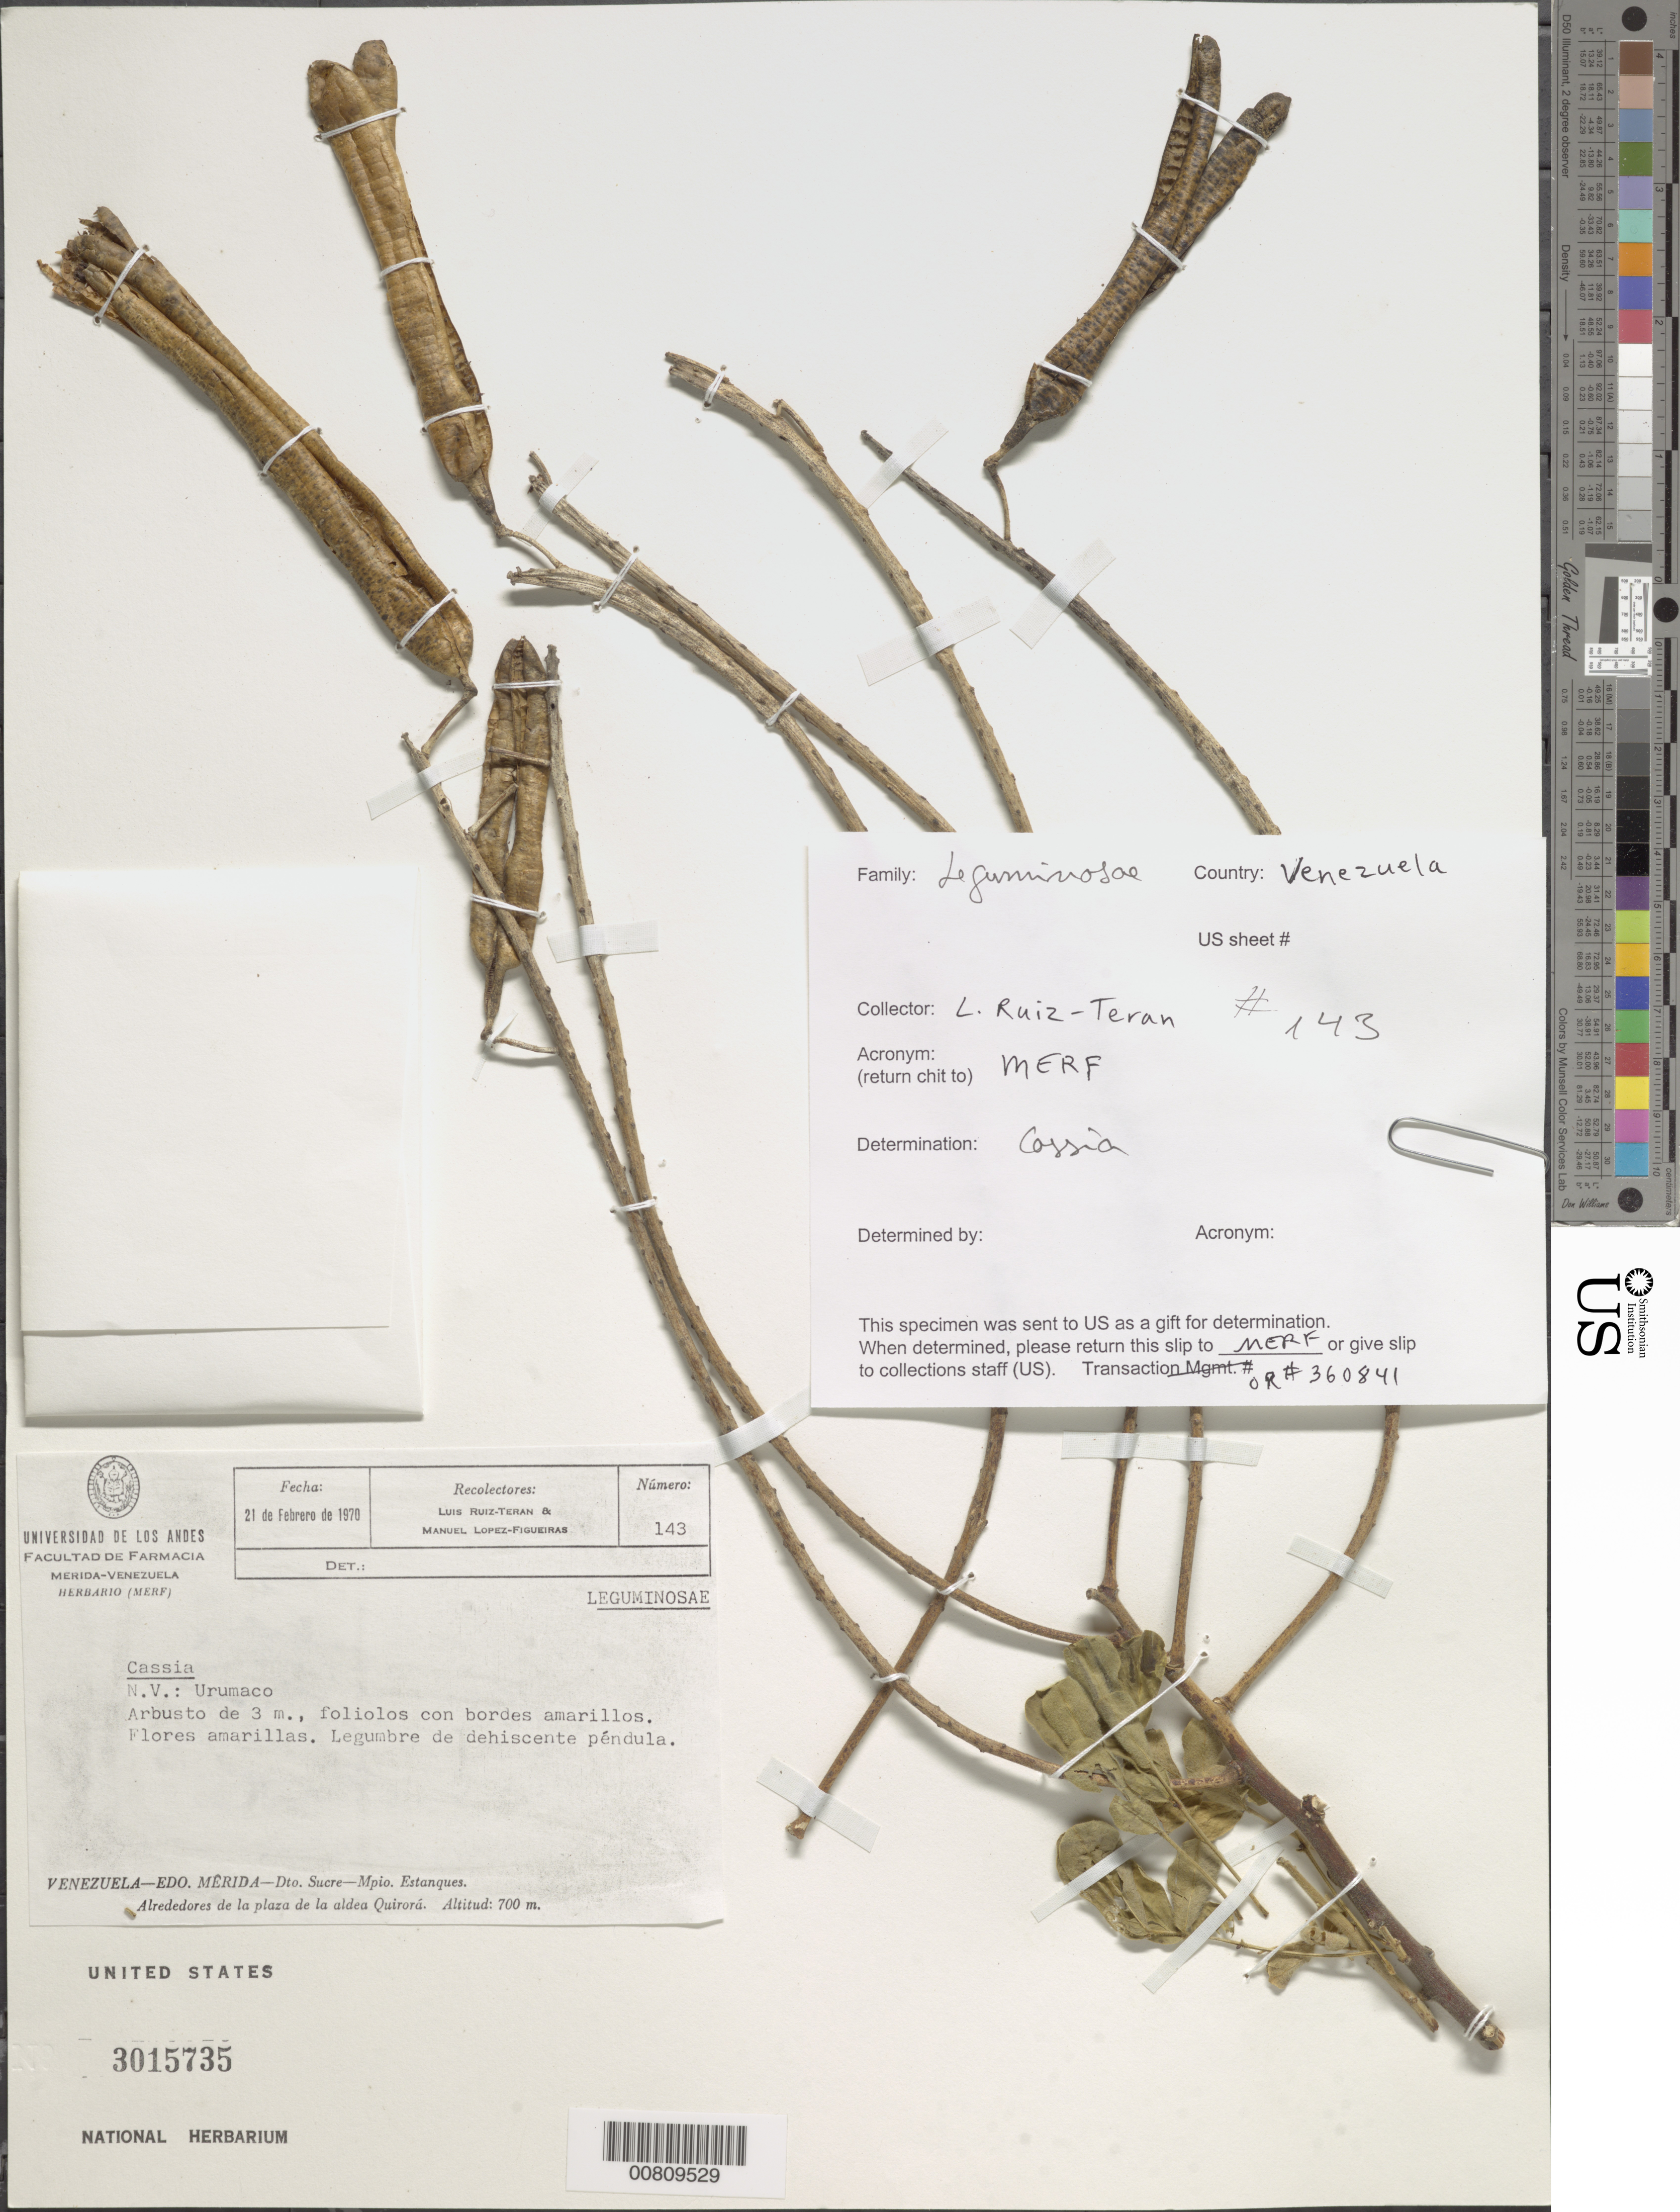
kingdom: Plantae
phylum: Tracheophyta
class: Magnoliopsida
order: Fabales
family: Fabaceae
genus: Senna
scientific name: Senna sp.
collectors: L. E. Ruíz-Terán & M. López Figueiras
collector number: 143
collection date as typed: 21 Feb 1970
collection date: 1970-02-21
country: Venezuela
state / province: Mérida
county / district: Sucre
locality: Alrededores de la plaza de la aldea Quirora (Estanques mun.)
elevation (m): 700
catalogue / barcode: US 3015735